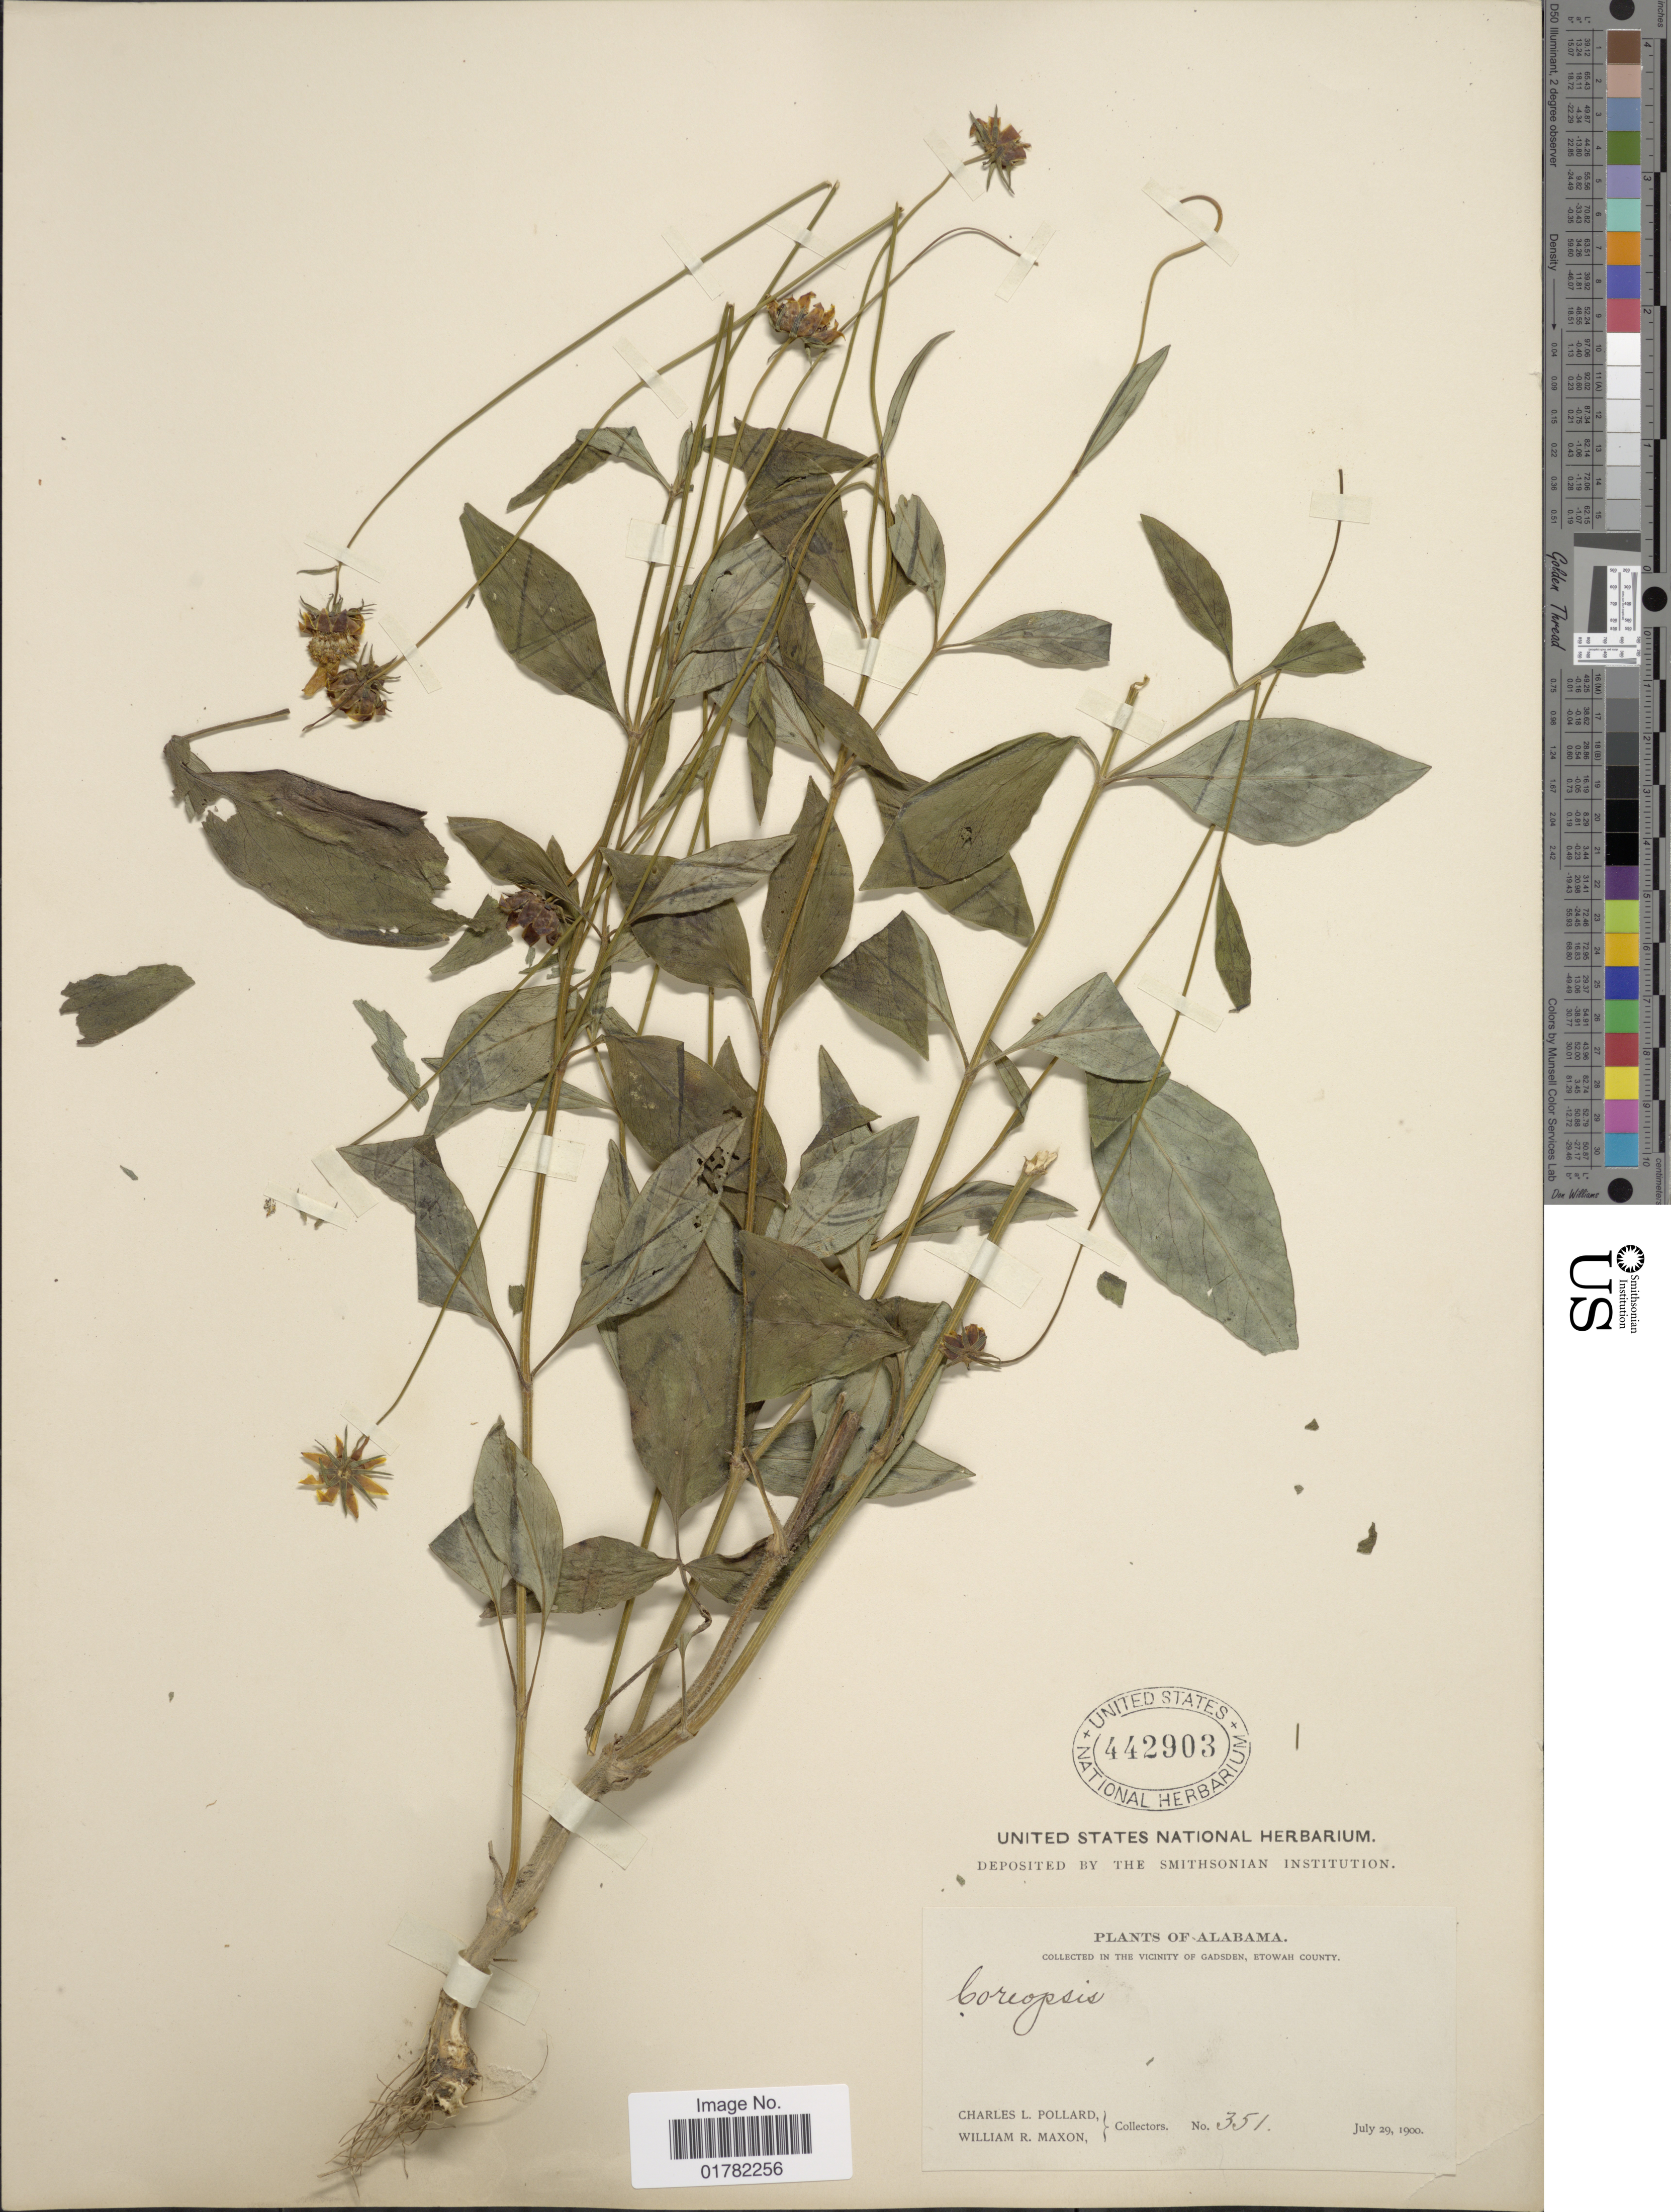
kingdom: Plantae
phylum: Tracheophyta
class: Magnoliopsida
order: Asterales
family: Asteraceae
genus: Coreopsis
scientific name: Coreopsis auriculata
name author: L.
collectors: C. L. Pollard & W. R. Maxon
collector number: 351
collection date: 1900-07-29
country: United States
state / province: Alabama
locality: In the vicinity of Gadsen, Etowah County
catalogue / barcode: US 442903